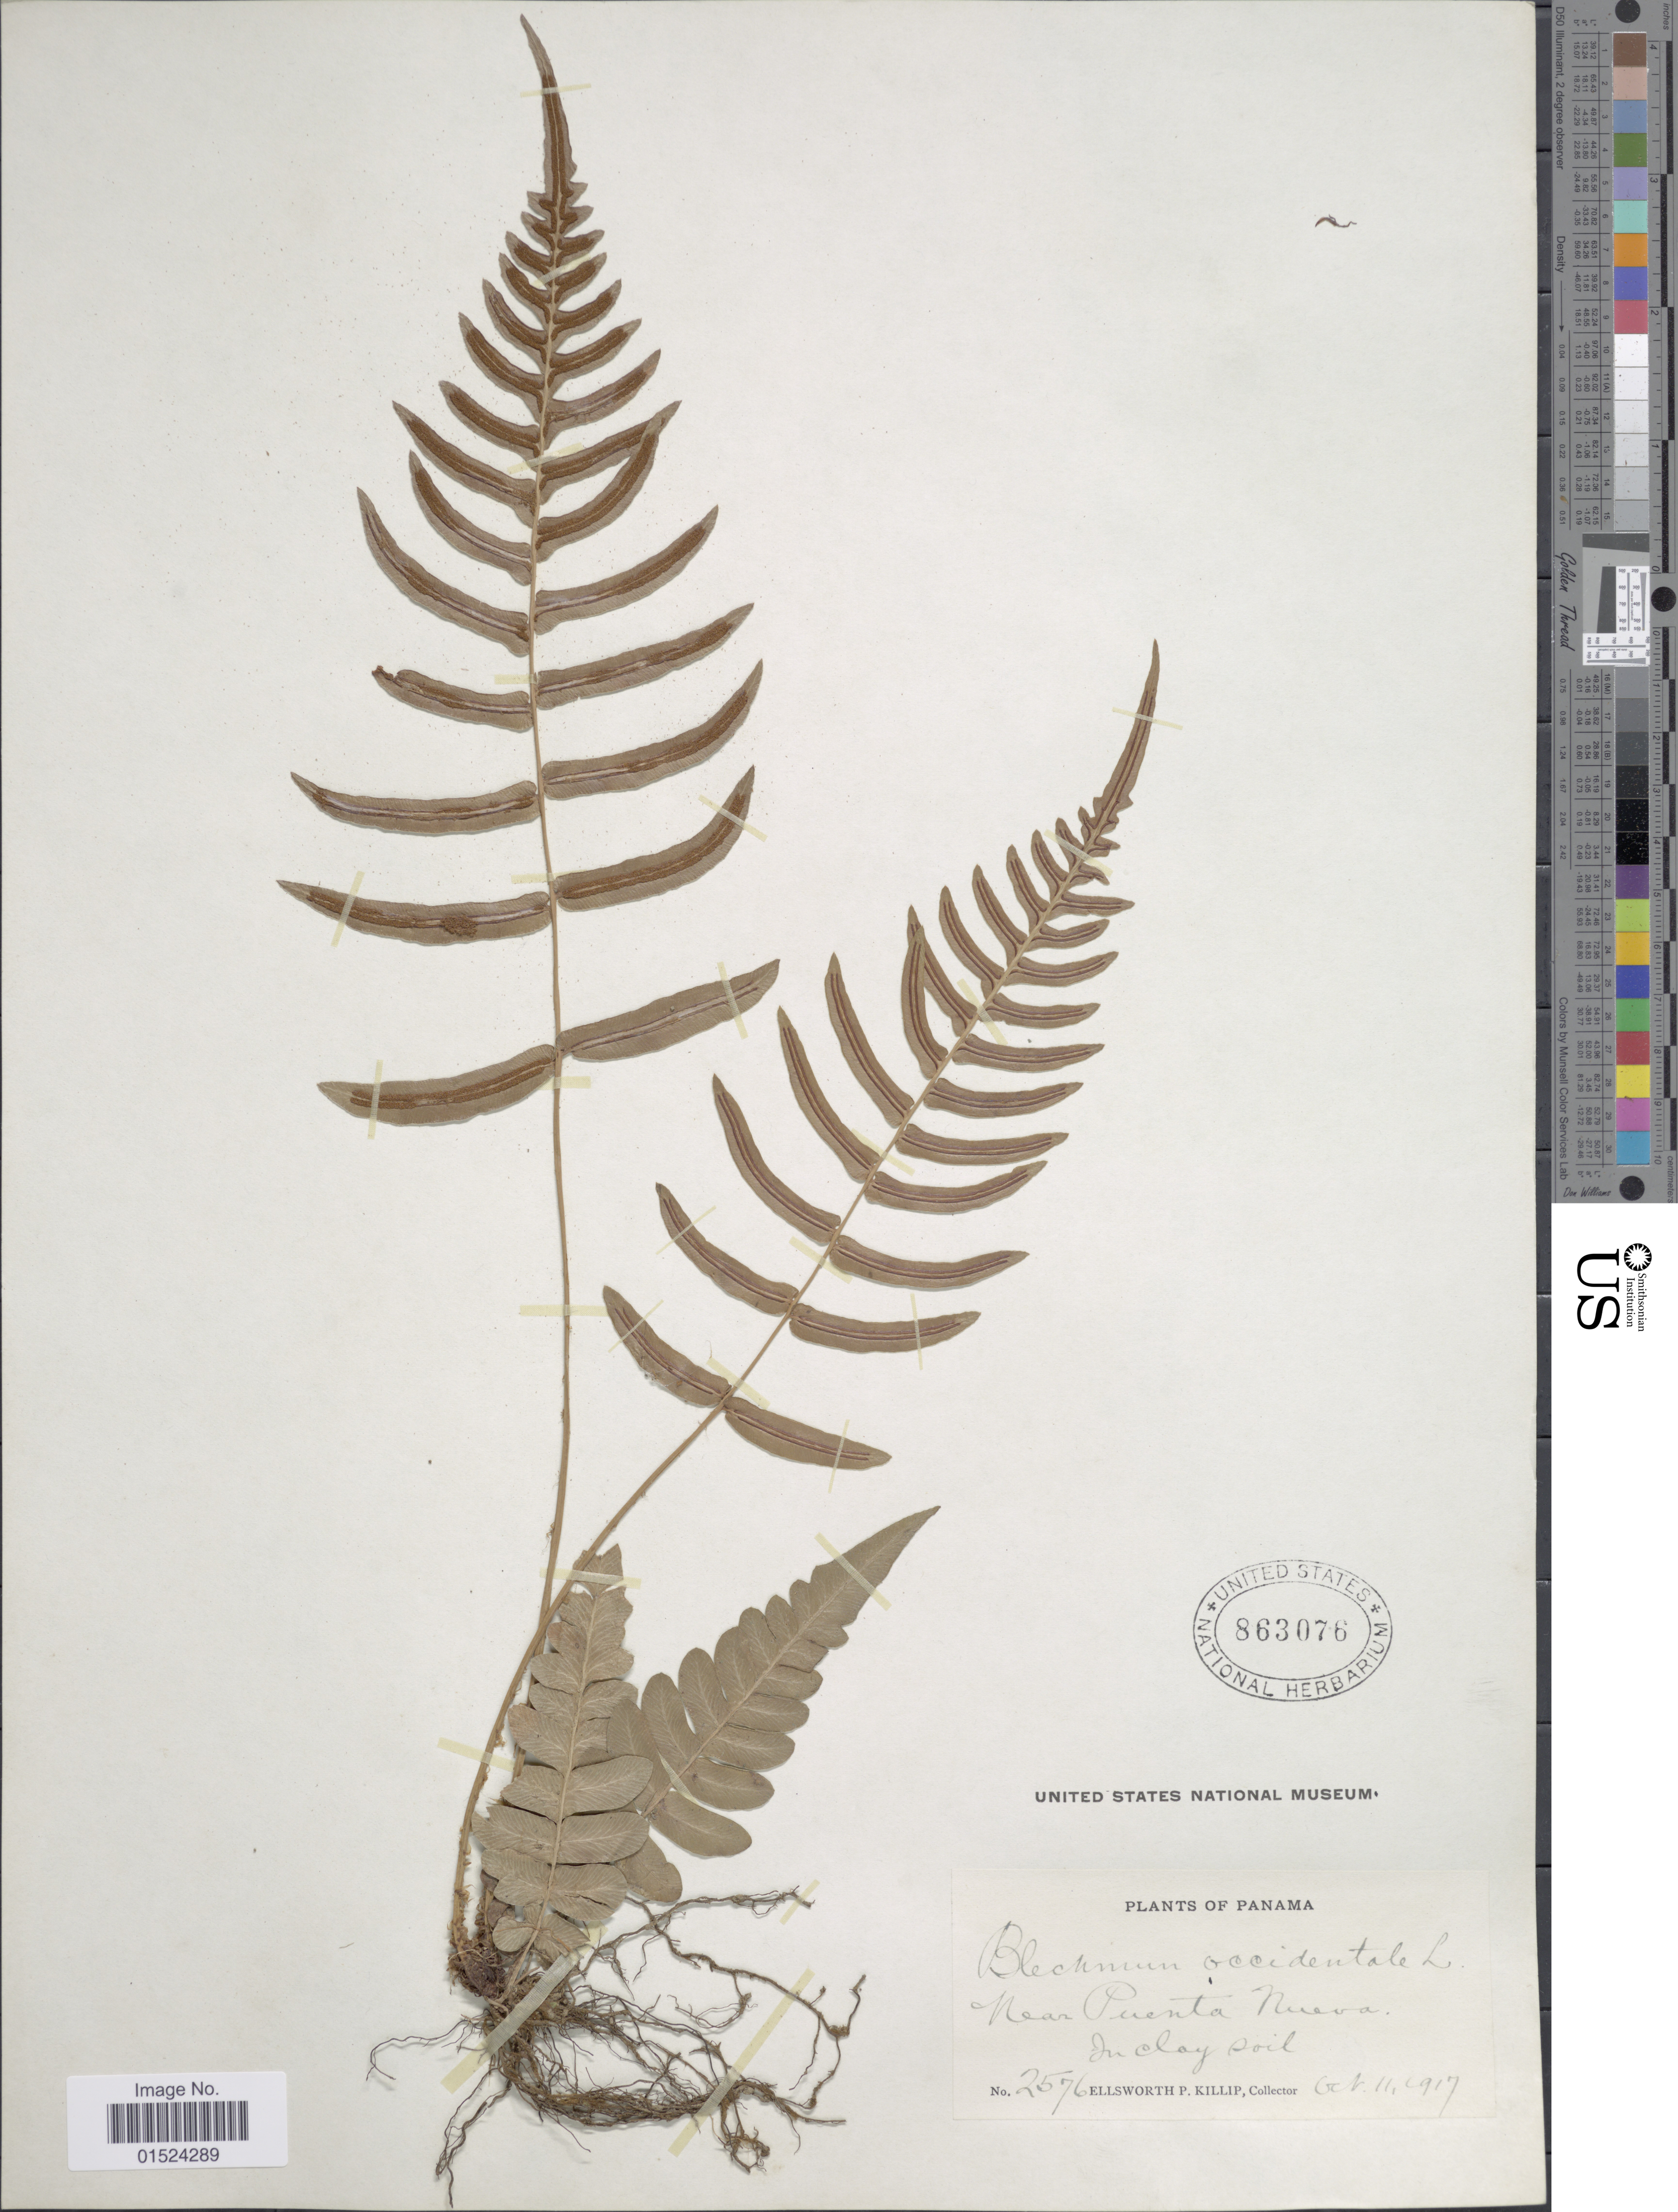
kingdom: Plantae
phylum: Tracheophyta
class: Polypodiopsida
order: Polypodiales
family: Blechnaceae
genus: Blechnum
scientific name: Blechnum occidentale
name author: L.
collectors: E. P. Killip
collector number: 2576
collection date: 1917-10-11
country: Panama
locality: Near Puenta Nueva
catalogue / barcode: US 863076